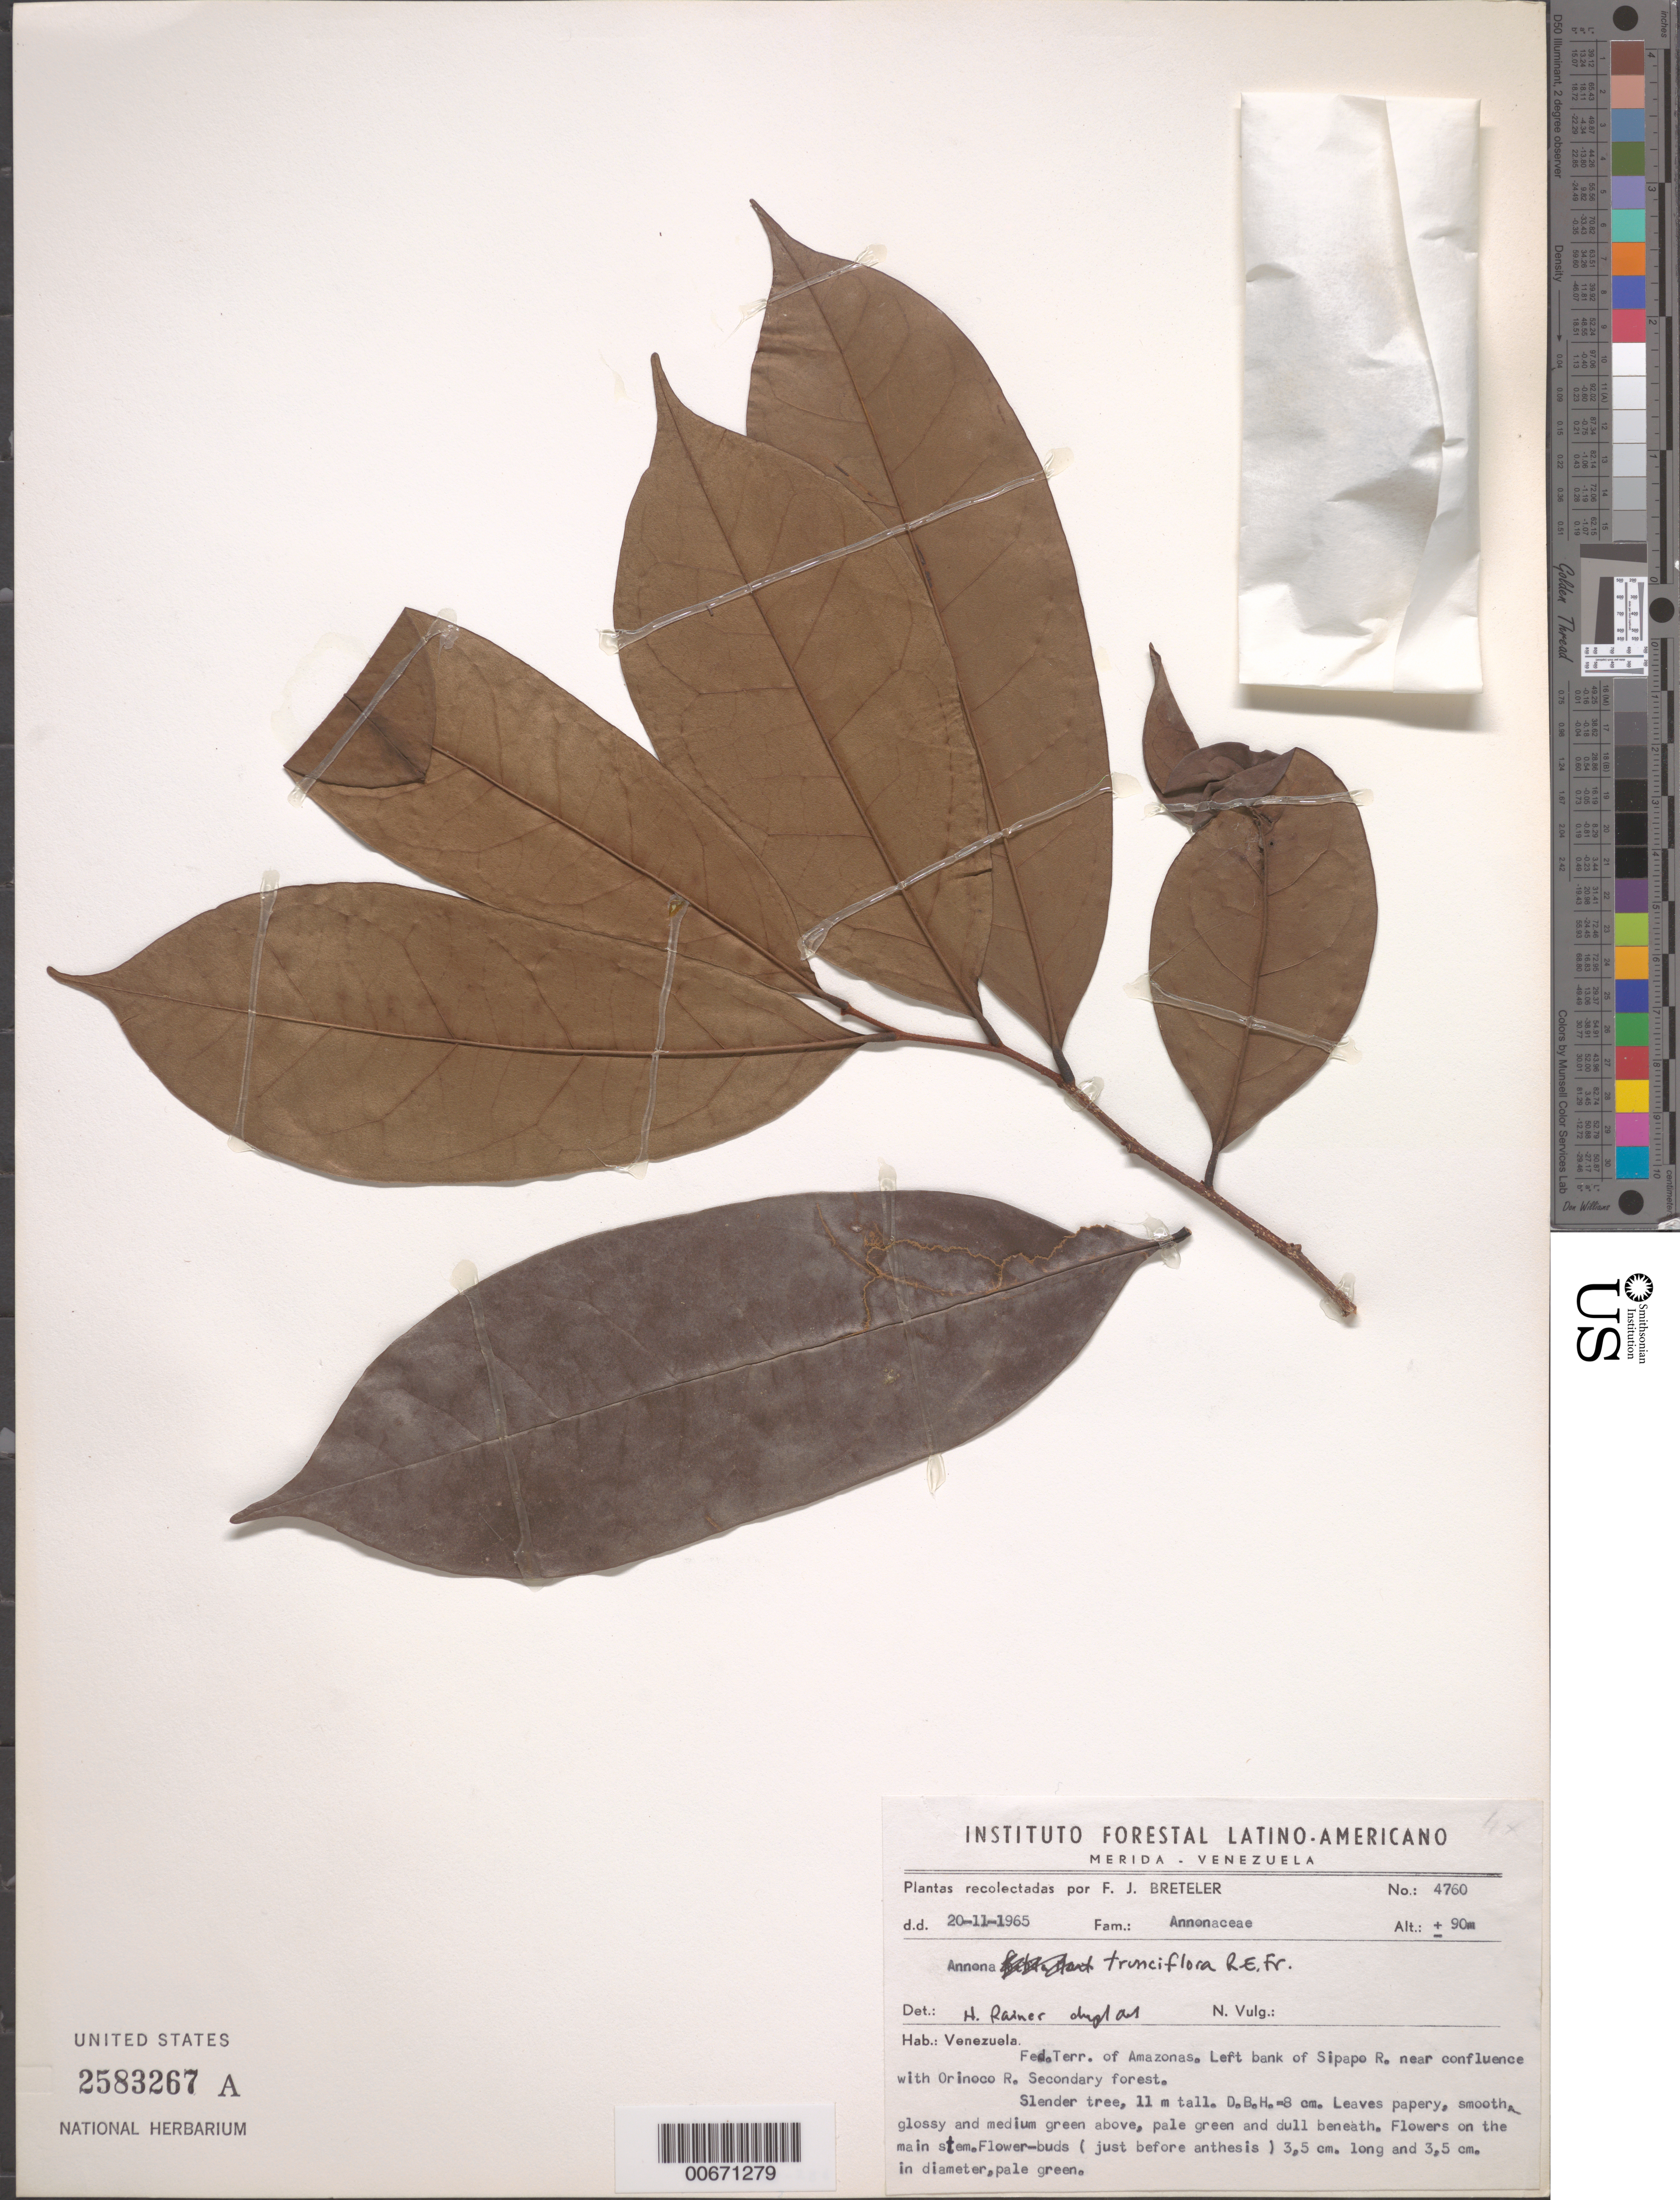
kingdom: Plantae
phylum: Tracheophyta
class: Magnoliopsida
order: Magnoliales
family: Annonaceae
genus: Annona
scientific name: Annona trunciflora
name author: R.E. Fr.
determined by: Rainer, H.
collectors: F. J. Breteler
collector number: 4760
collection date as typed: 20-Nov-65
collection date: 1965-11-20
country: Venezuela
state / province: Amazonas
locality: Sipapo R., near confl. with Orinoco R.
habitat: Secondary forest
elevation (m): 90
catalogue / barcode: US 2583267